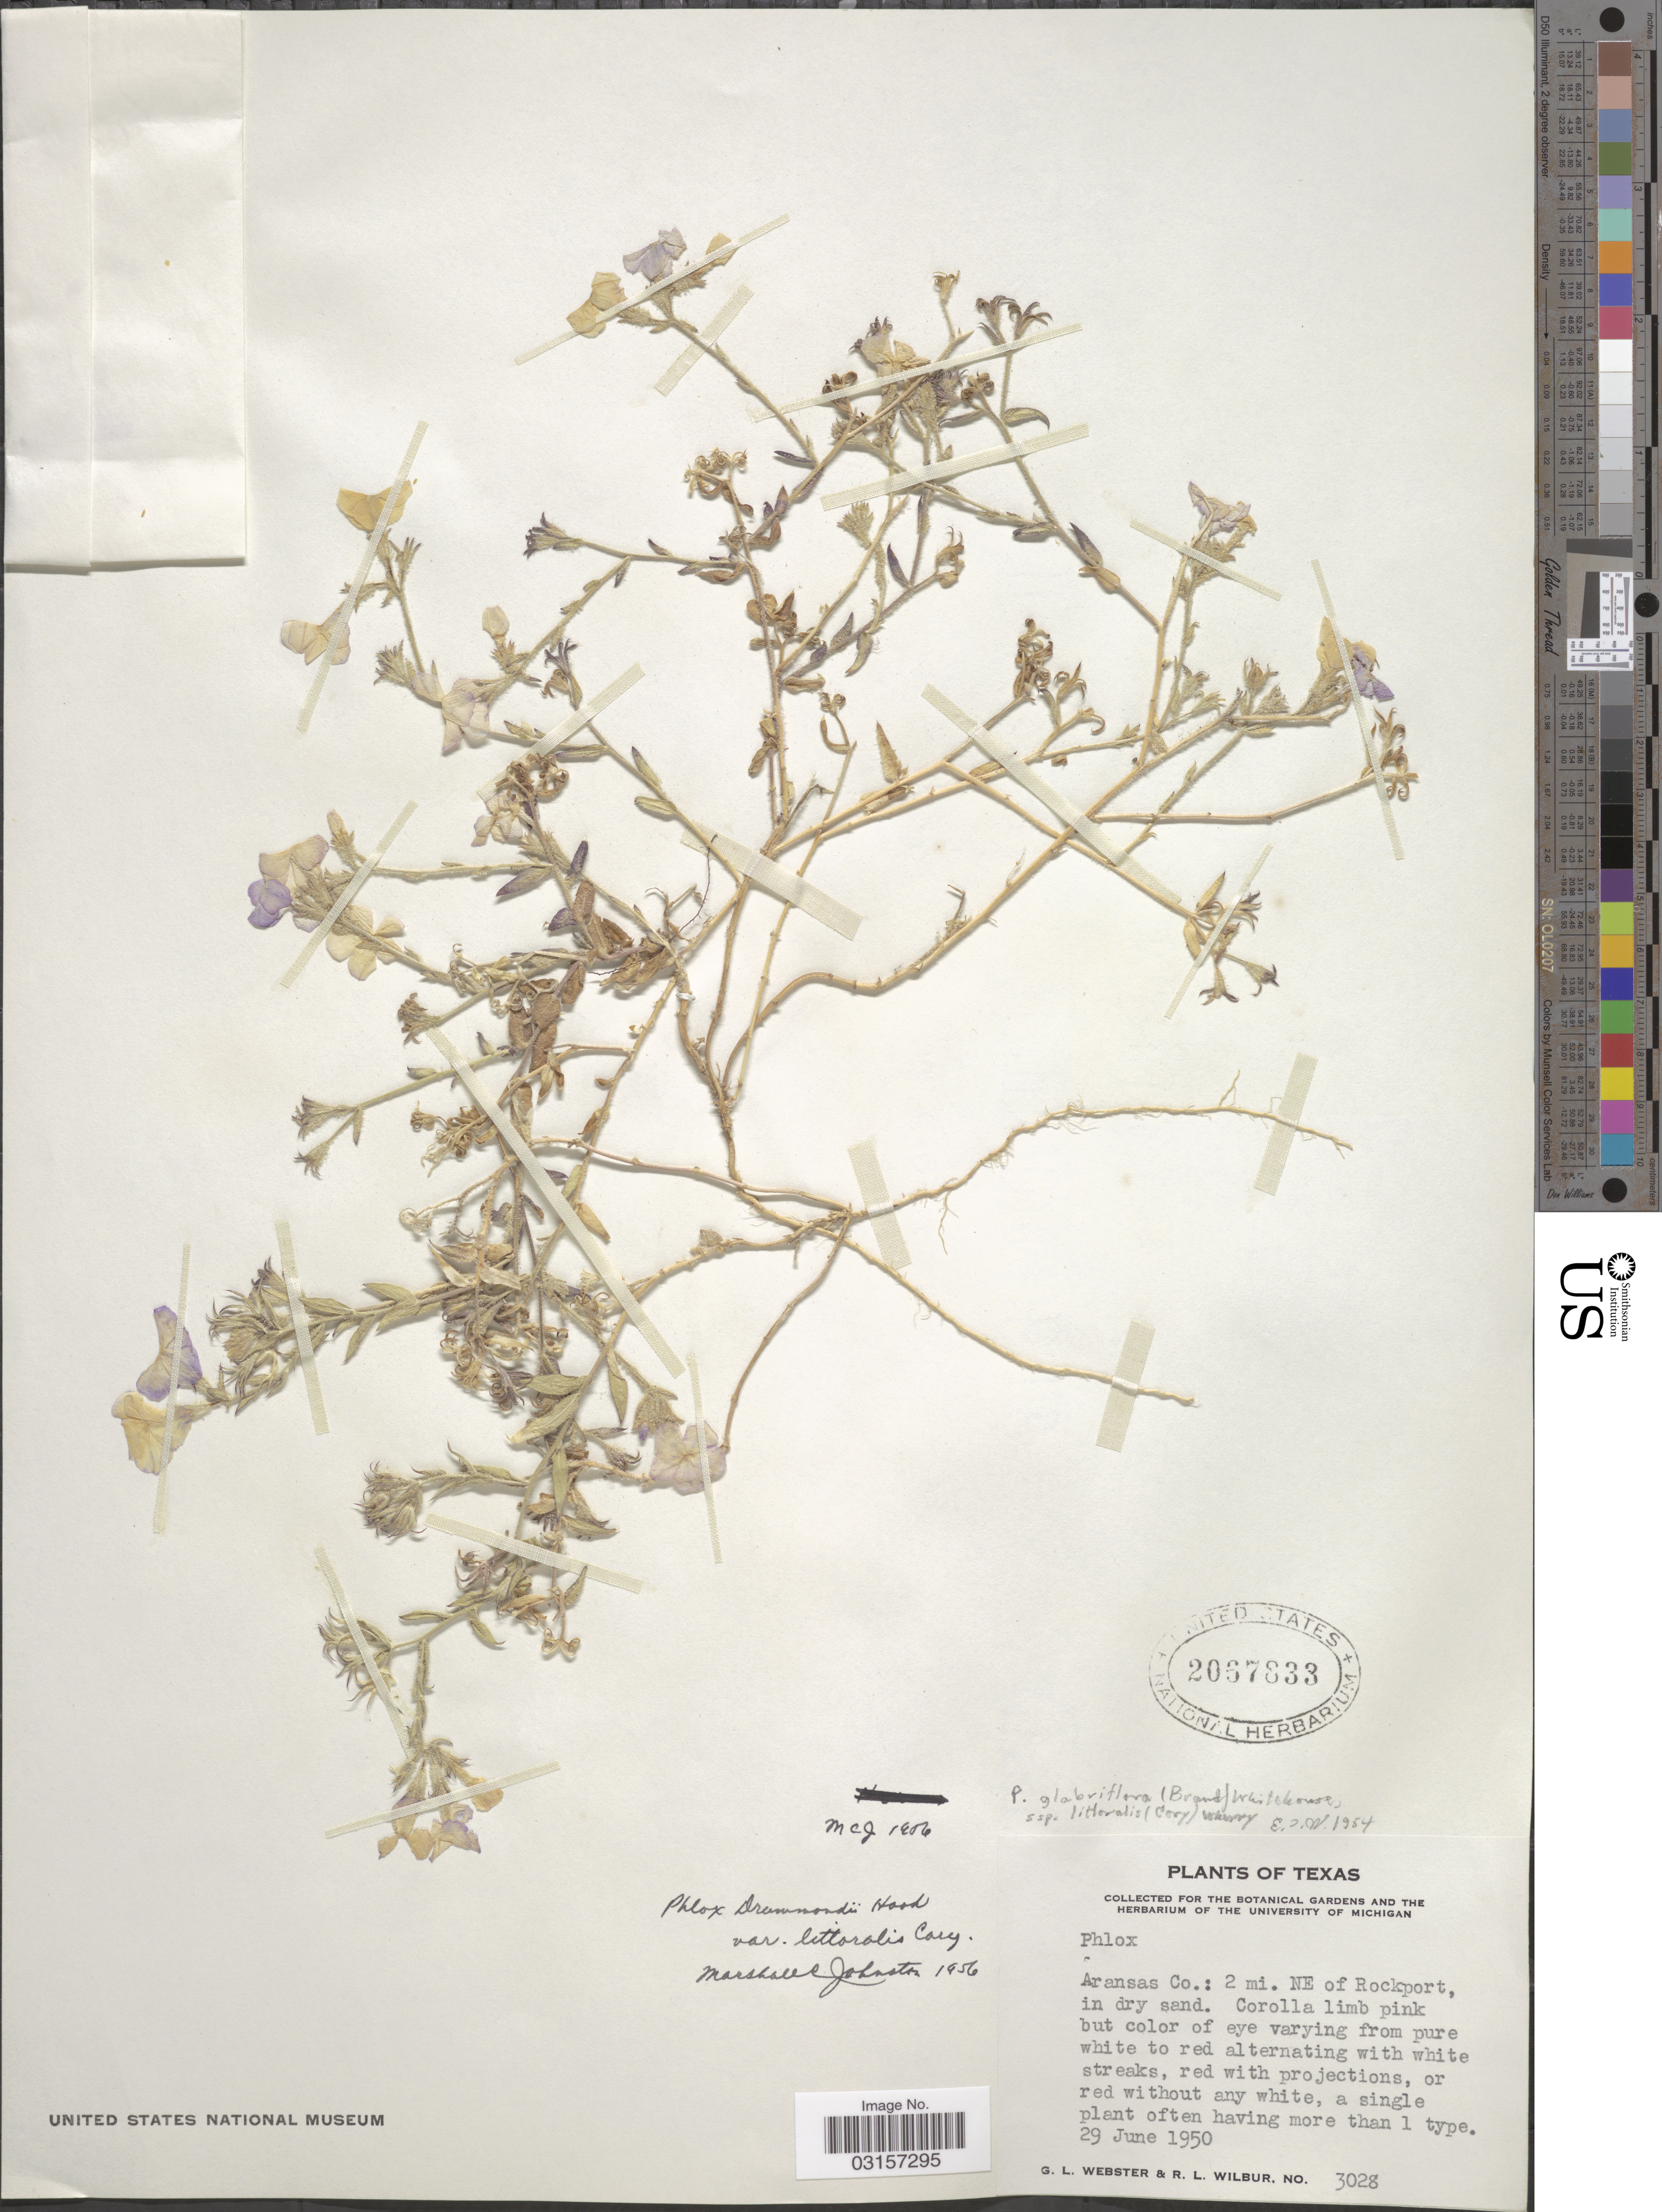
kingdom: Plantae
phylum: Tracheophyta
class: Magnoliopsida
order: Ericales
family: Polemoniaceae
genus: Phlox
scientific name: Phlox glabriflora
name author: (Brand) Whitehouse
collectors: G. L. Webster & R. L. Wilbur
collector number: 3028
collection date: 1950-06-29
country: United States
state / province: Texas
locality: Aransas Co.: 2 mi. NE of Rockport, in dry sand.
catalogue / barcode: US 2067833